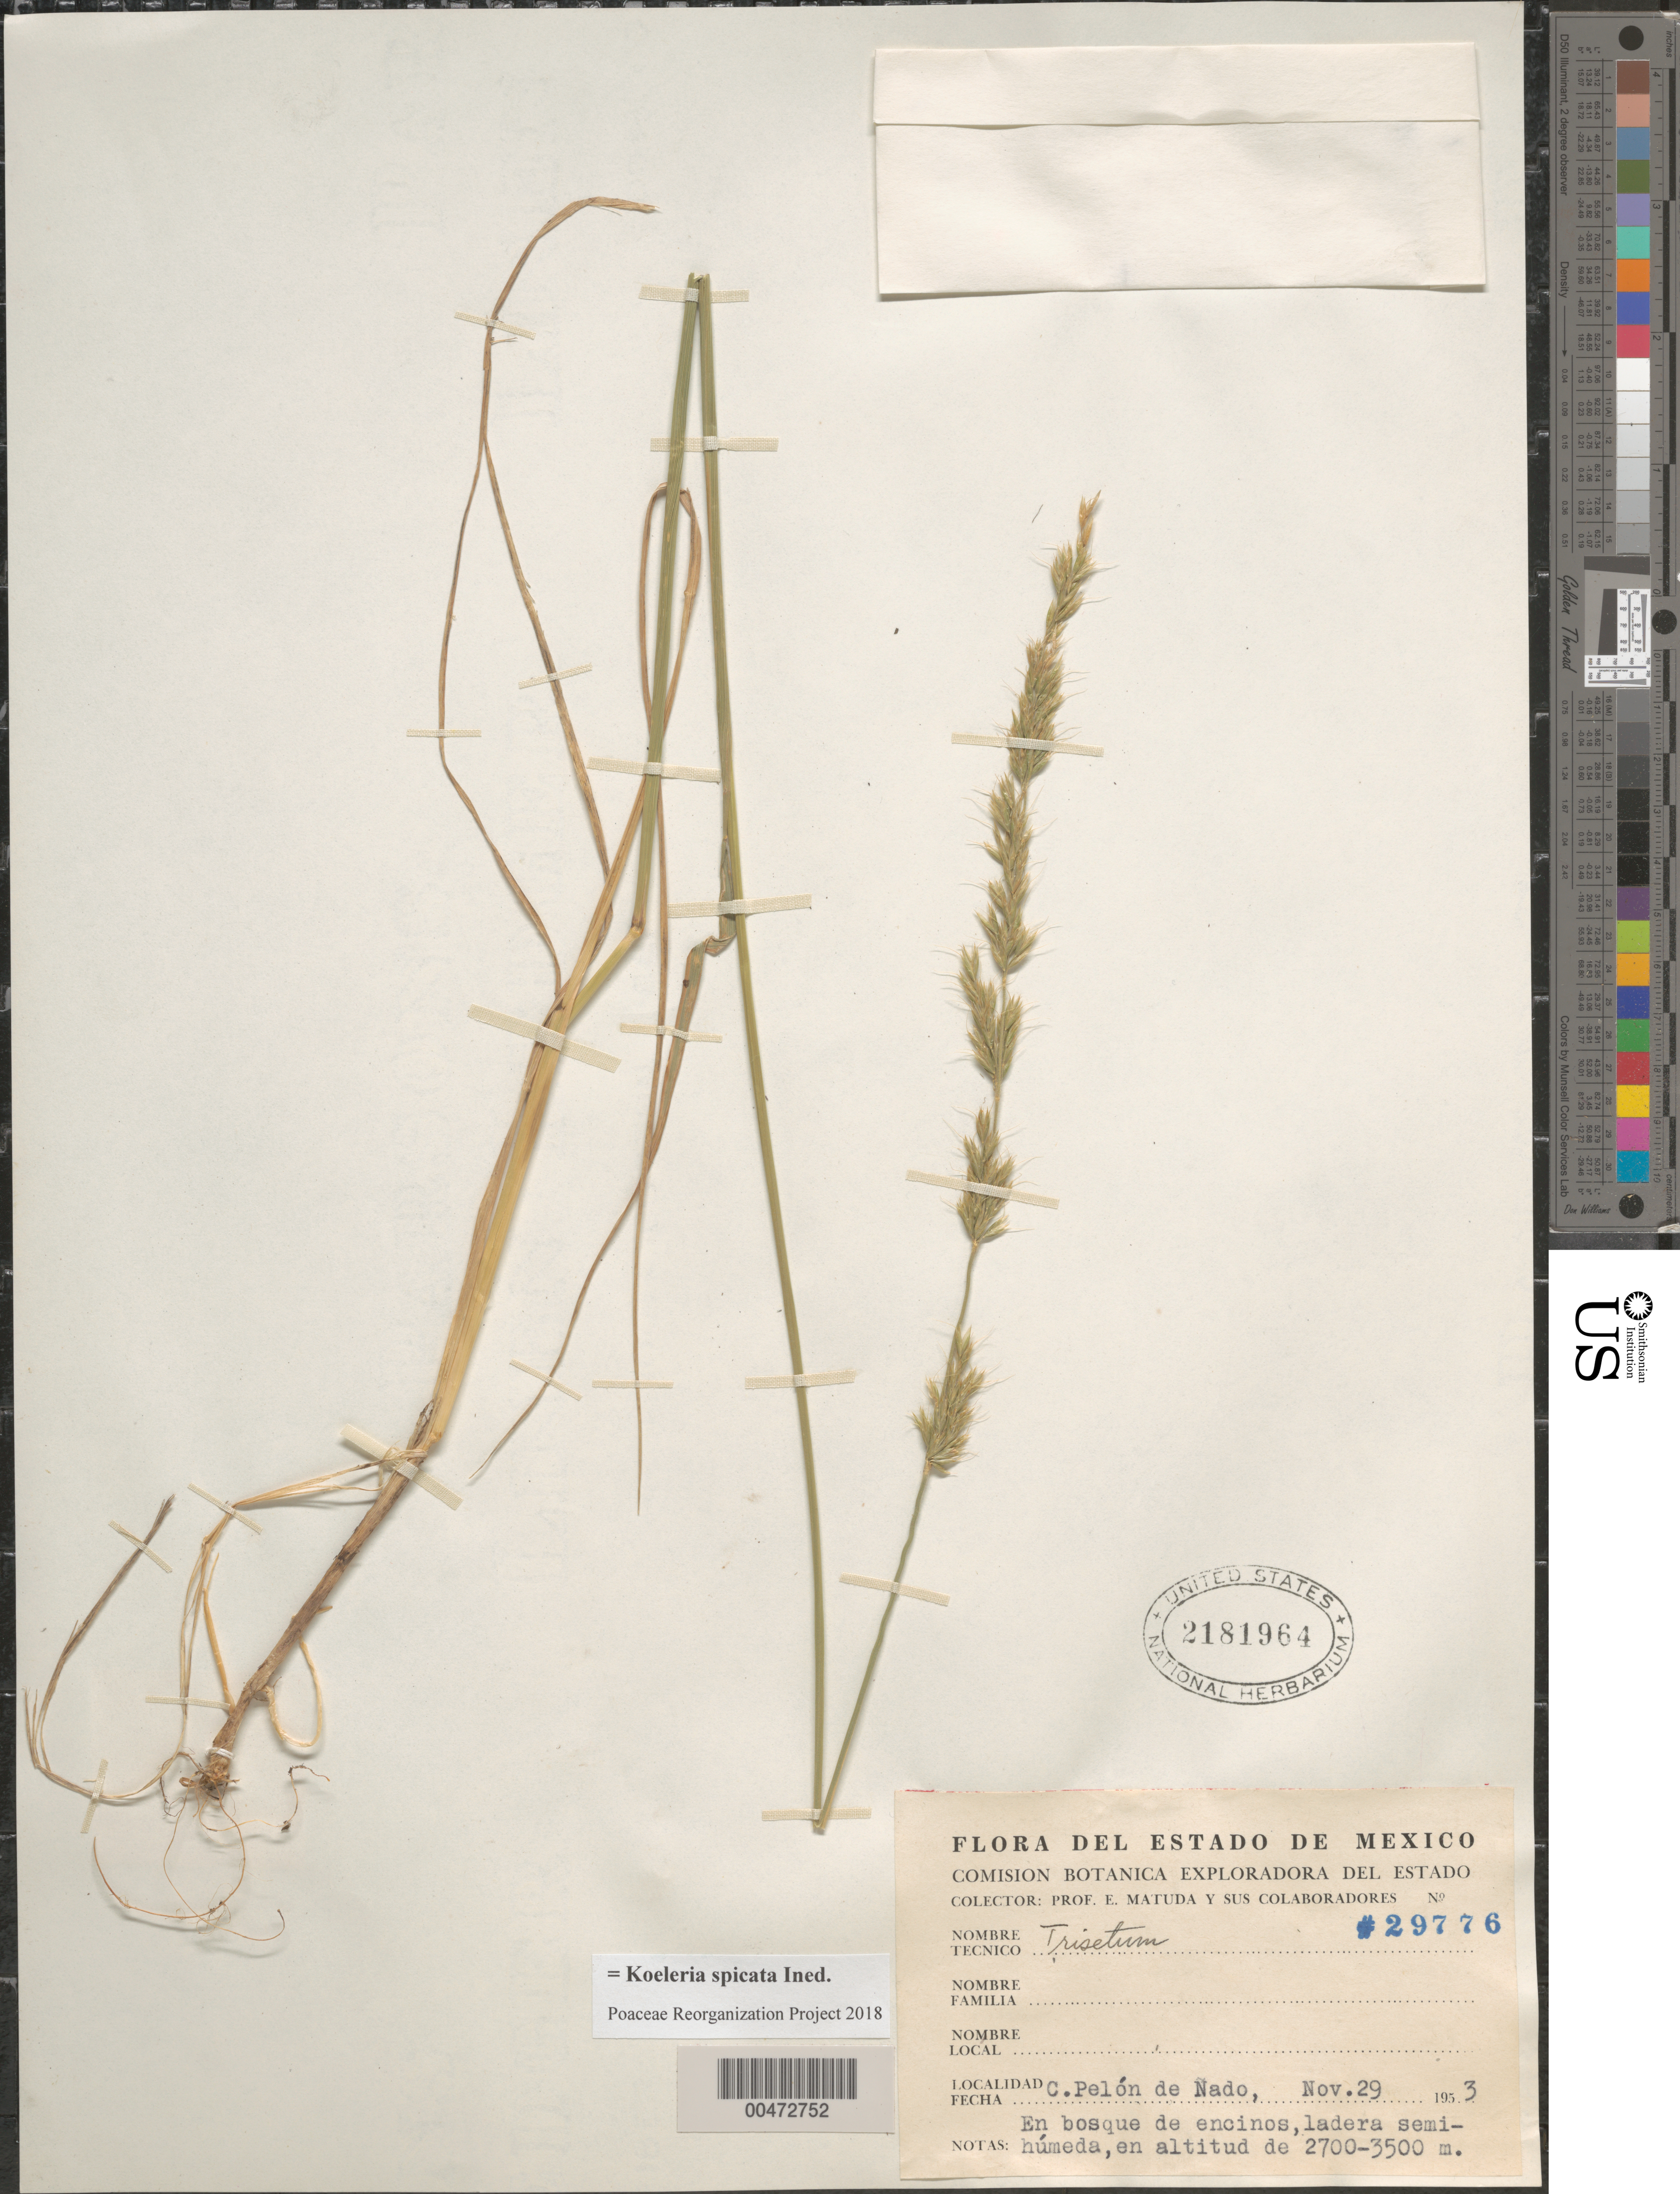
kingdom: Plantae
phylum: Tracheophyta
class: Liliopsida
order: Poales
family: Poaceae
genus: Koeleria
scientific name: Koeleria spicata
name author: (L.) Barberá et al.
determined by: Poaceae Reorganization Project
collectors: E. Matuda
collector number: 29776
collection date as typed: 29 Nov 1953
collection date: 1953-11-29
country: Mexico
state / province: México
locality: C. Pelón de Ñado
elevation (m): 2700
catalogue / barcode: US 2181964